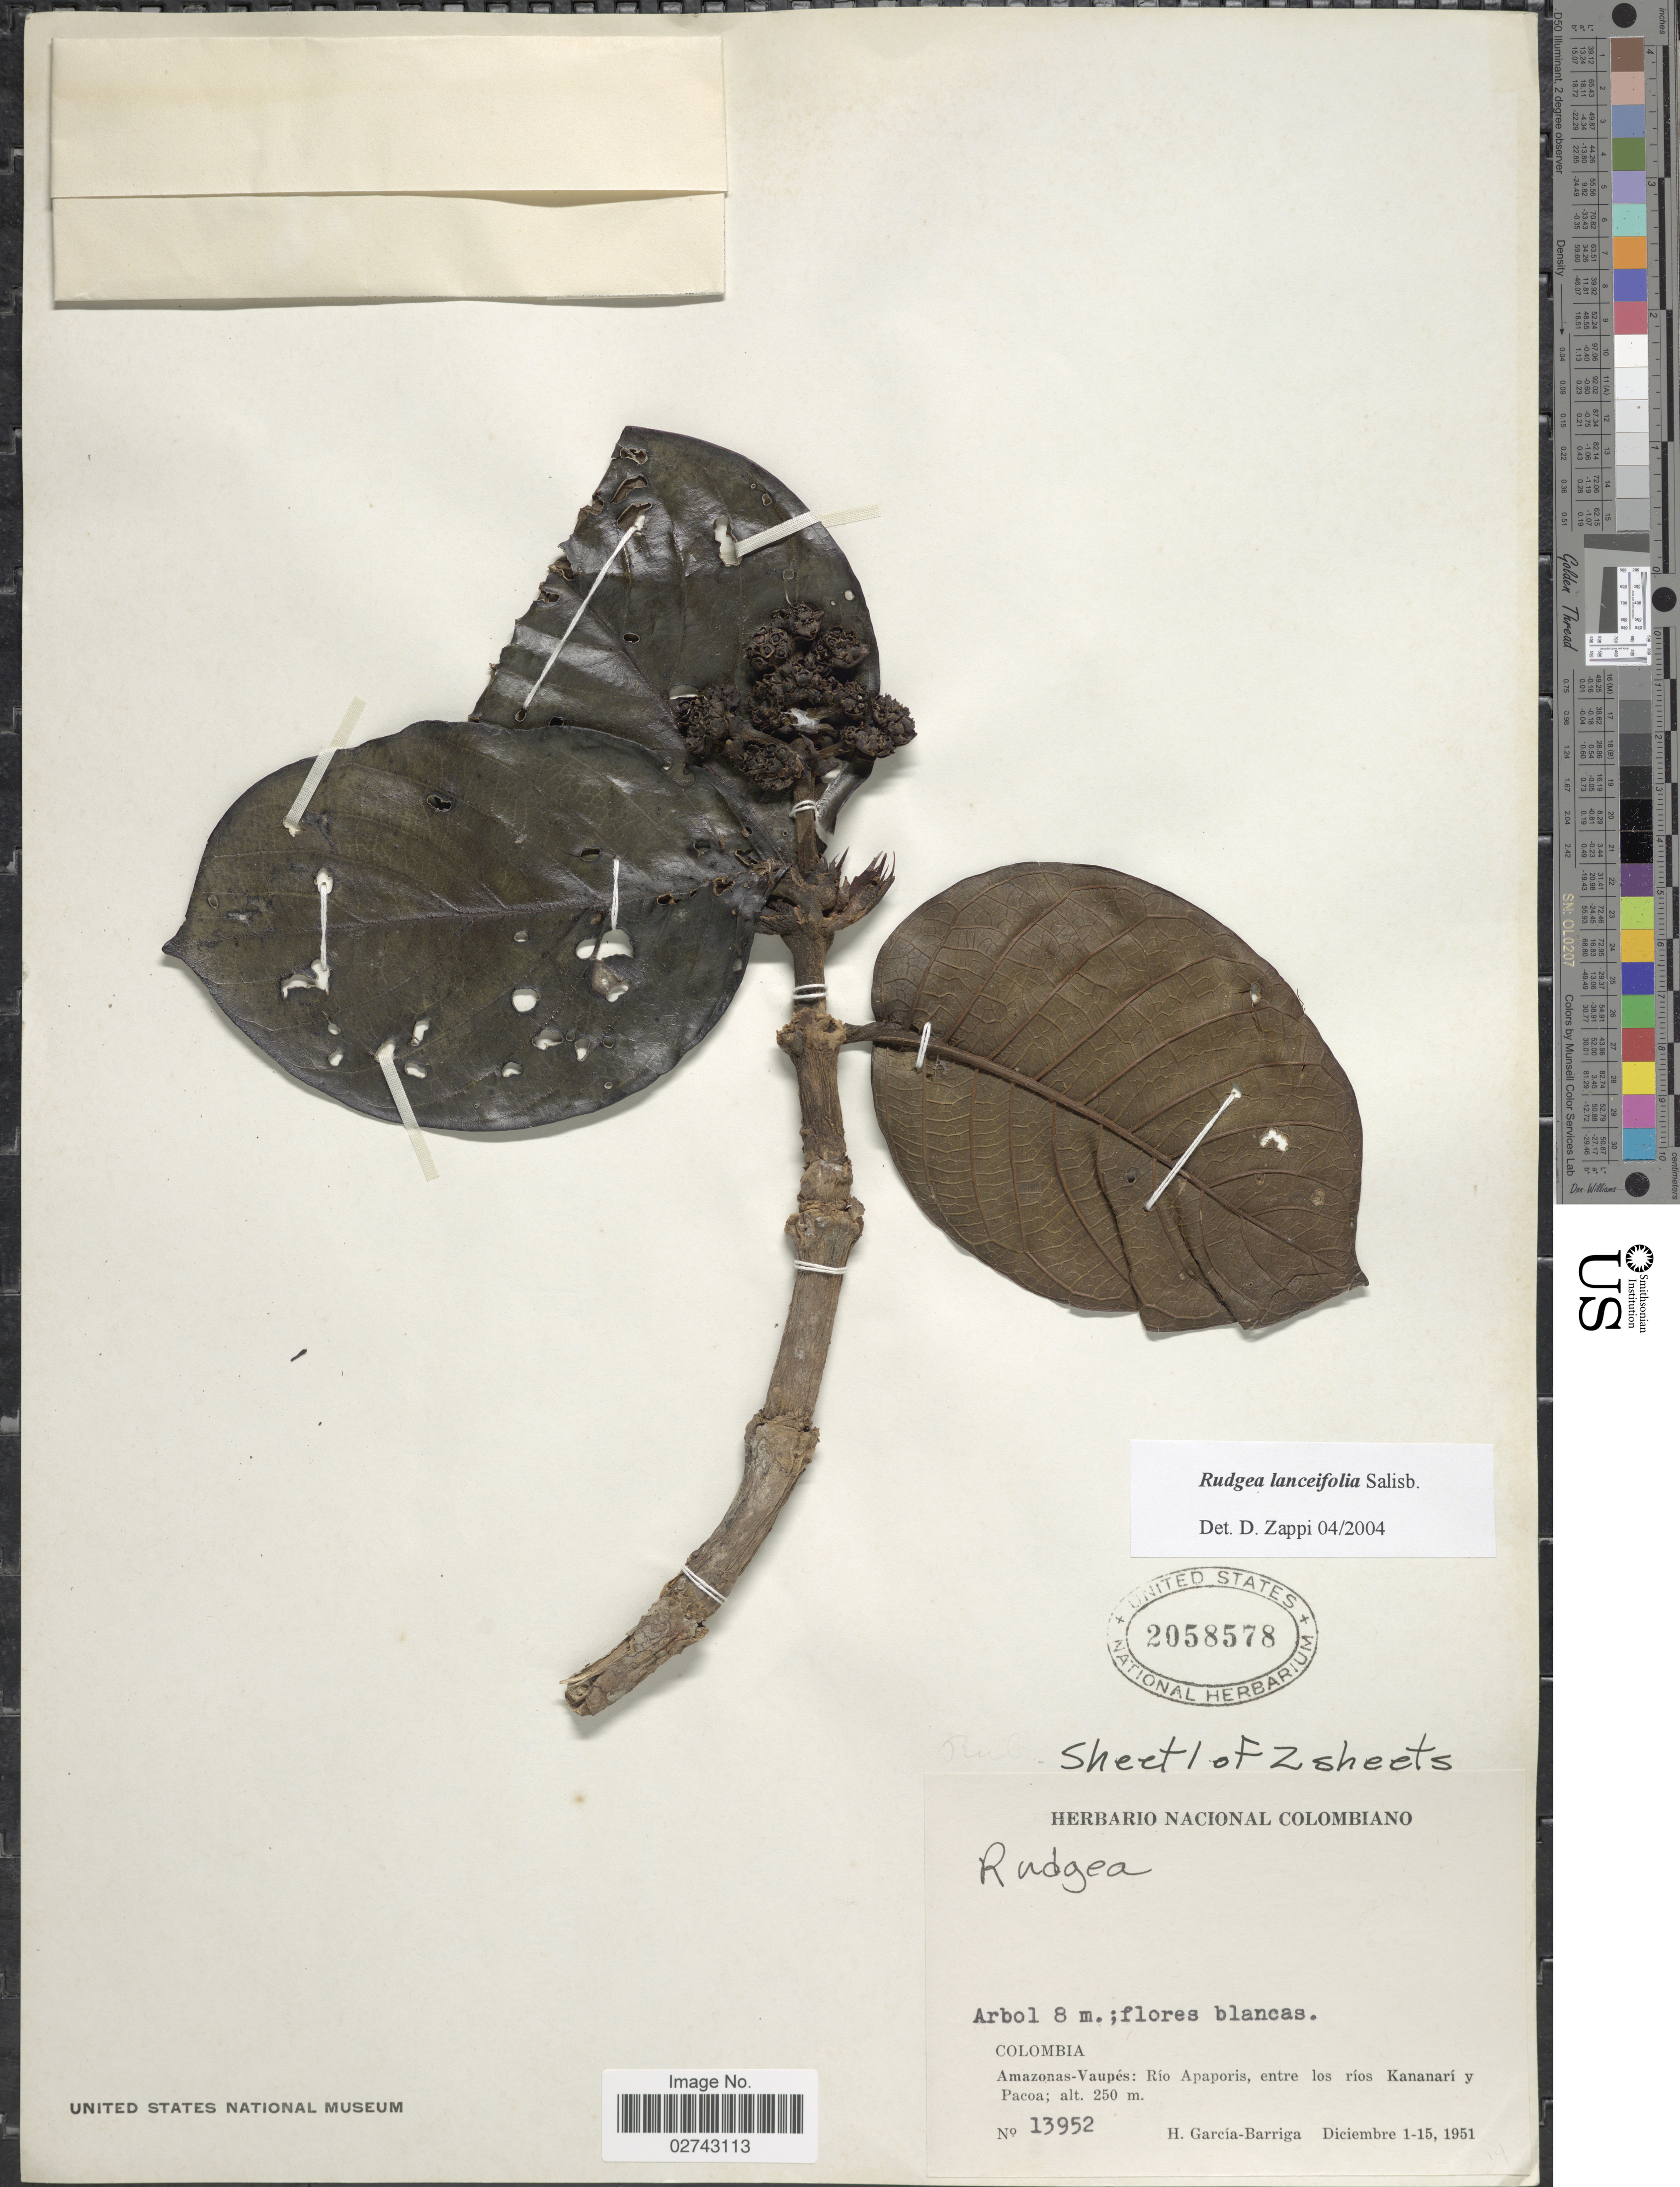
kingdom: Plantae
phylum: Tracheophyta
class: Magnoliopsida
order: Gentianales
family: Rubiaceae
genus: Rudgea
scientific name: Rudgea lanceifolia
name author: Salisb.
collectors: H. García Barriga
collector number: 13952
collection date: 1951-12-01/1951-12-15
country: Colombia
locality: Amazonas-Vaupes: Rio Apaporis, entre los rios Kananari y Pacoa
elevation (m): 250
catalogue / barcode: US 2058578